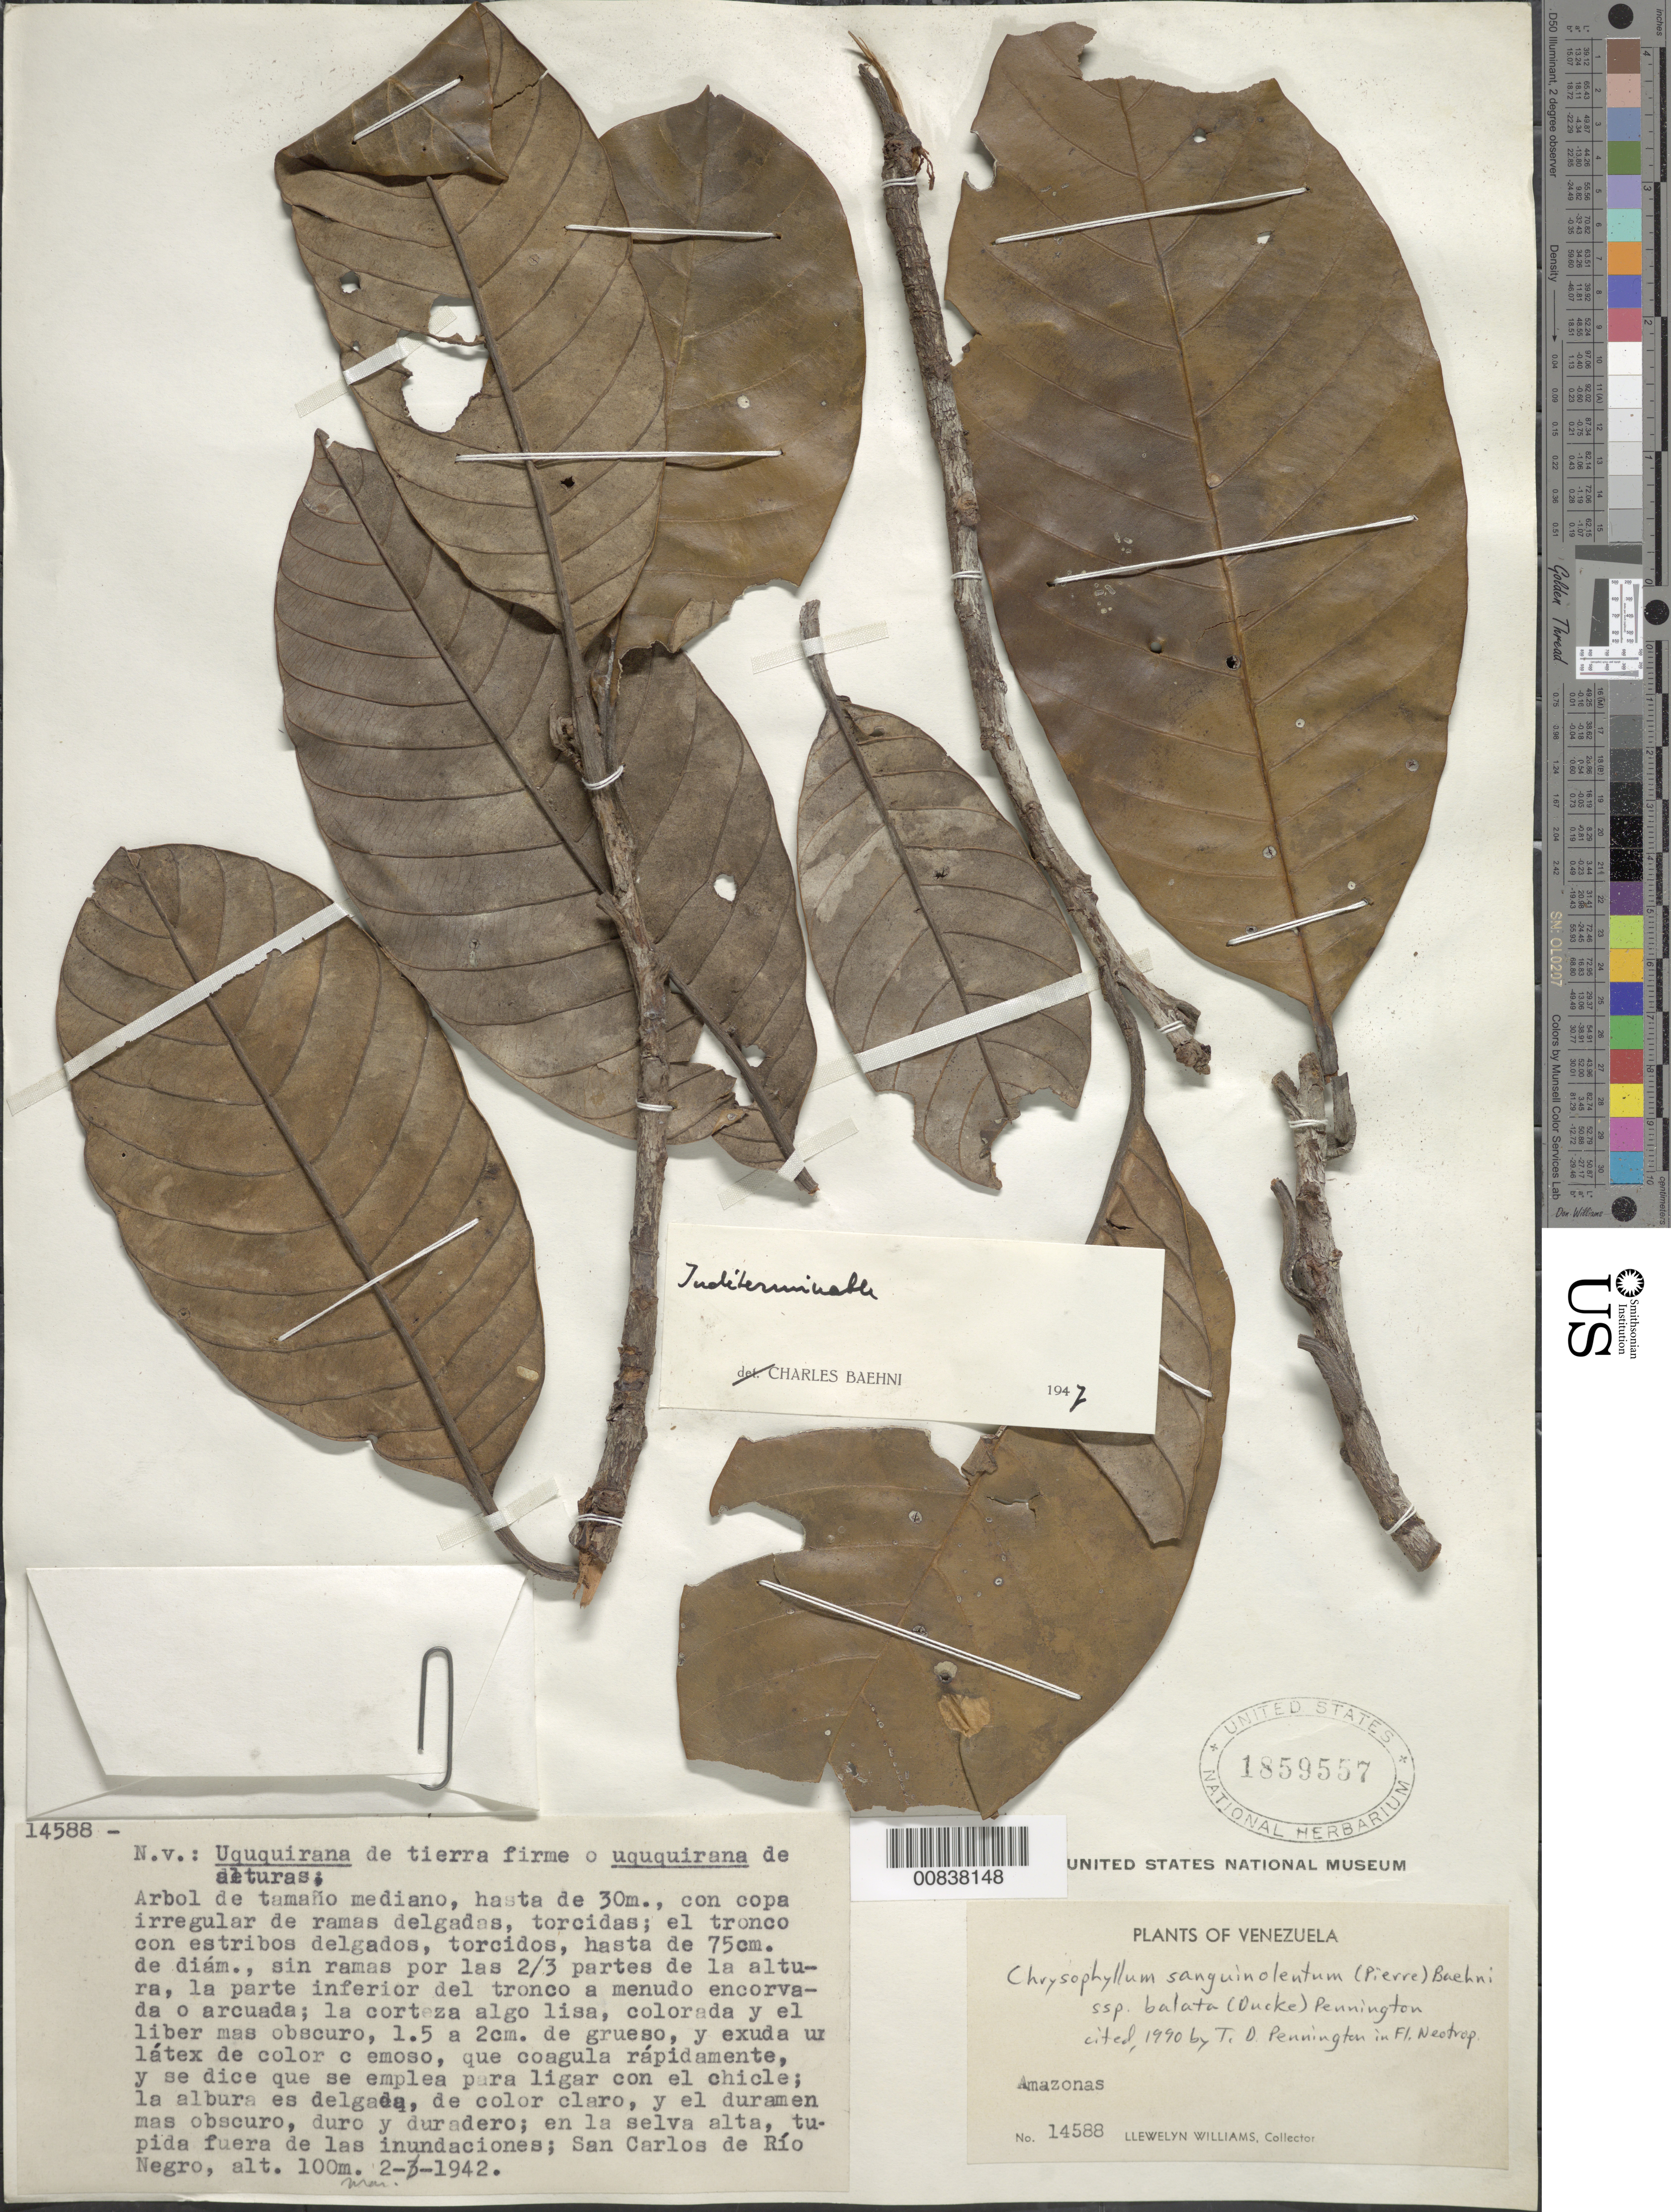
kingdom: Plantae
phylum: Tracheophyta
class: Magnoliopsida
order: Ericales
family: Sapotaceae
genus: Chrysophyllum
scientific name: Chrysophyllum sanguinolentum subsp. balata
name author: (Pierre) Baehni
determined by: Pennington, T. D., (K)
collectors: Ll. Williams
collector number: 14588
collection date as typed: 2-Mar-42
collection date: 1942-03-02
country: Venezuela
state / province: Amazonas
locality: San Carlos de Río Negro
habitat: Selva alta, tupida fuera de las inundaciones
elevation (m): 100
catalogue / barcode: US 1859557